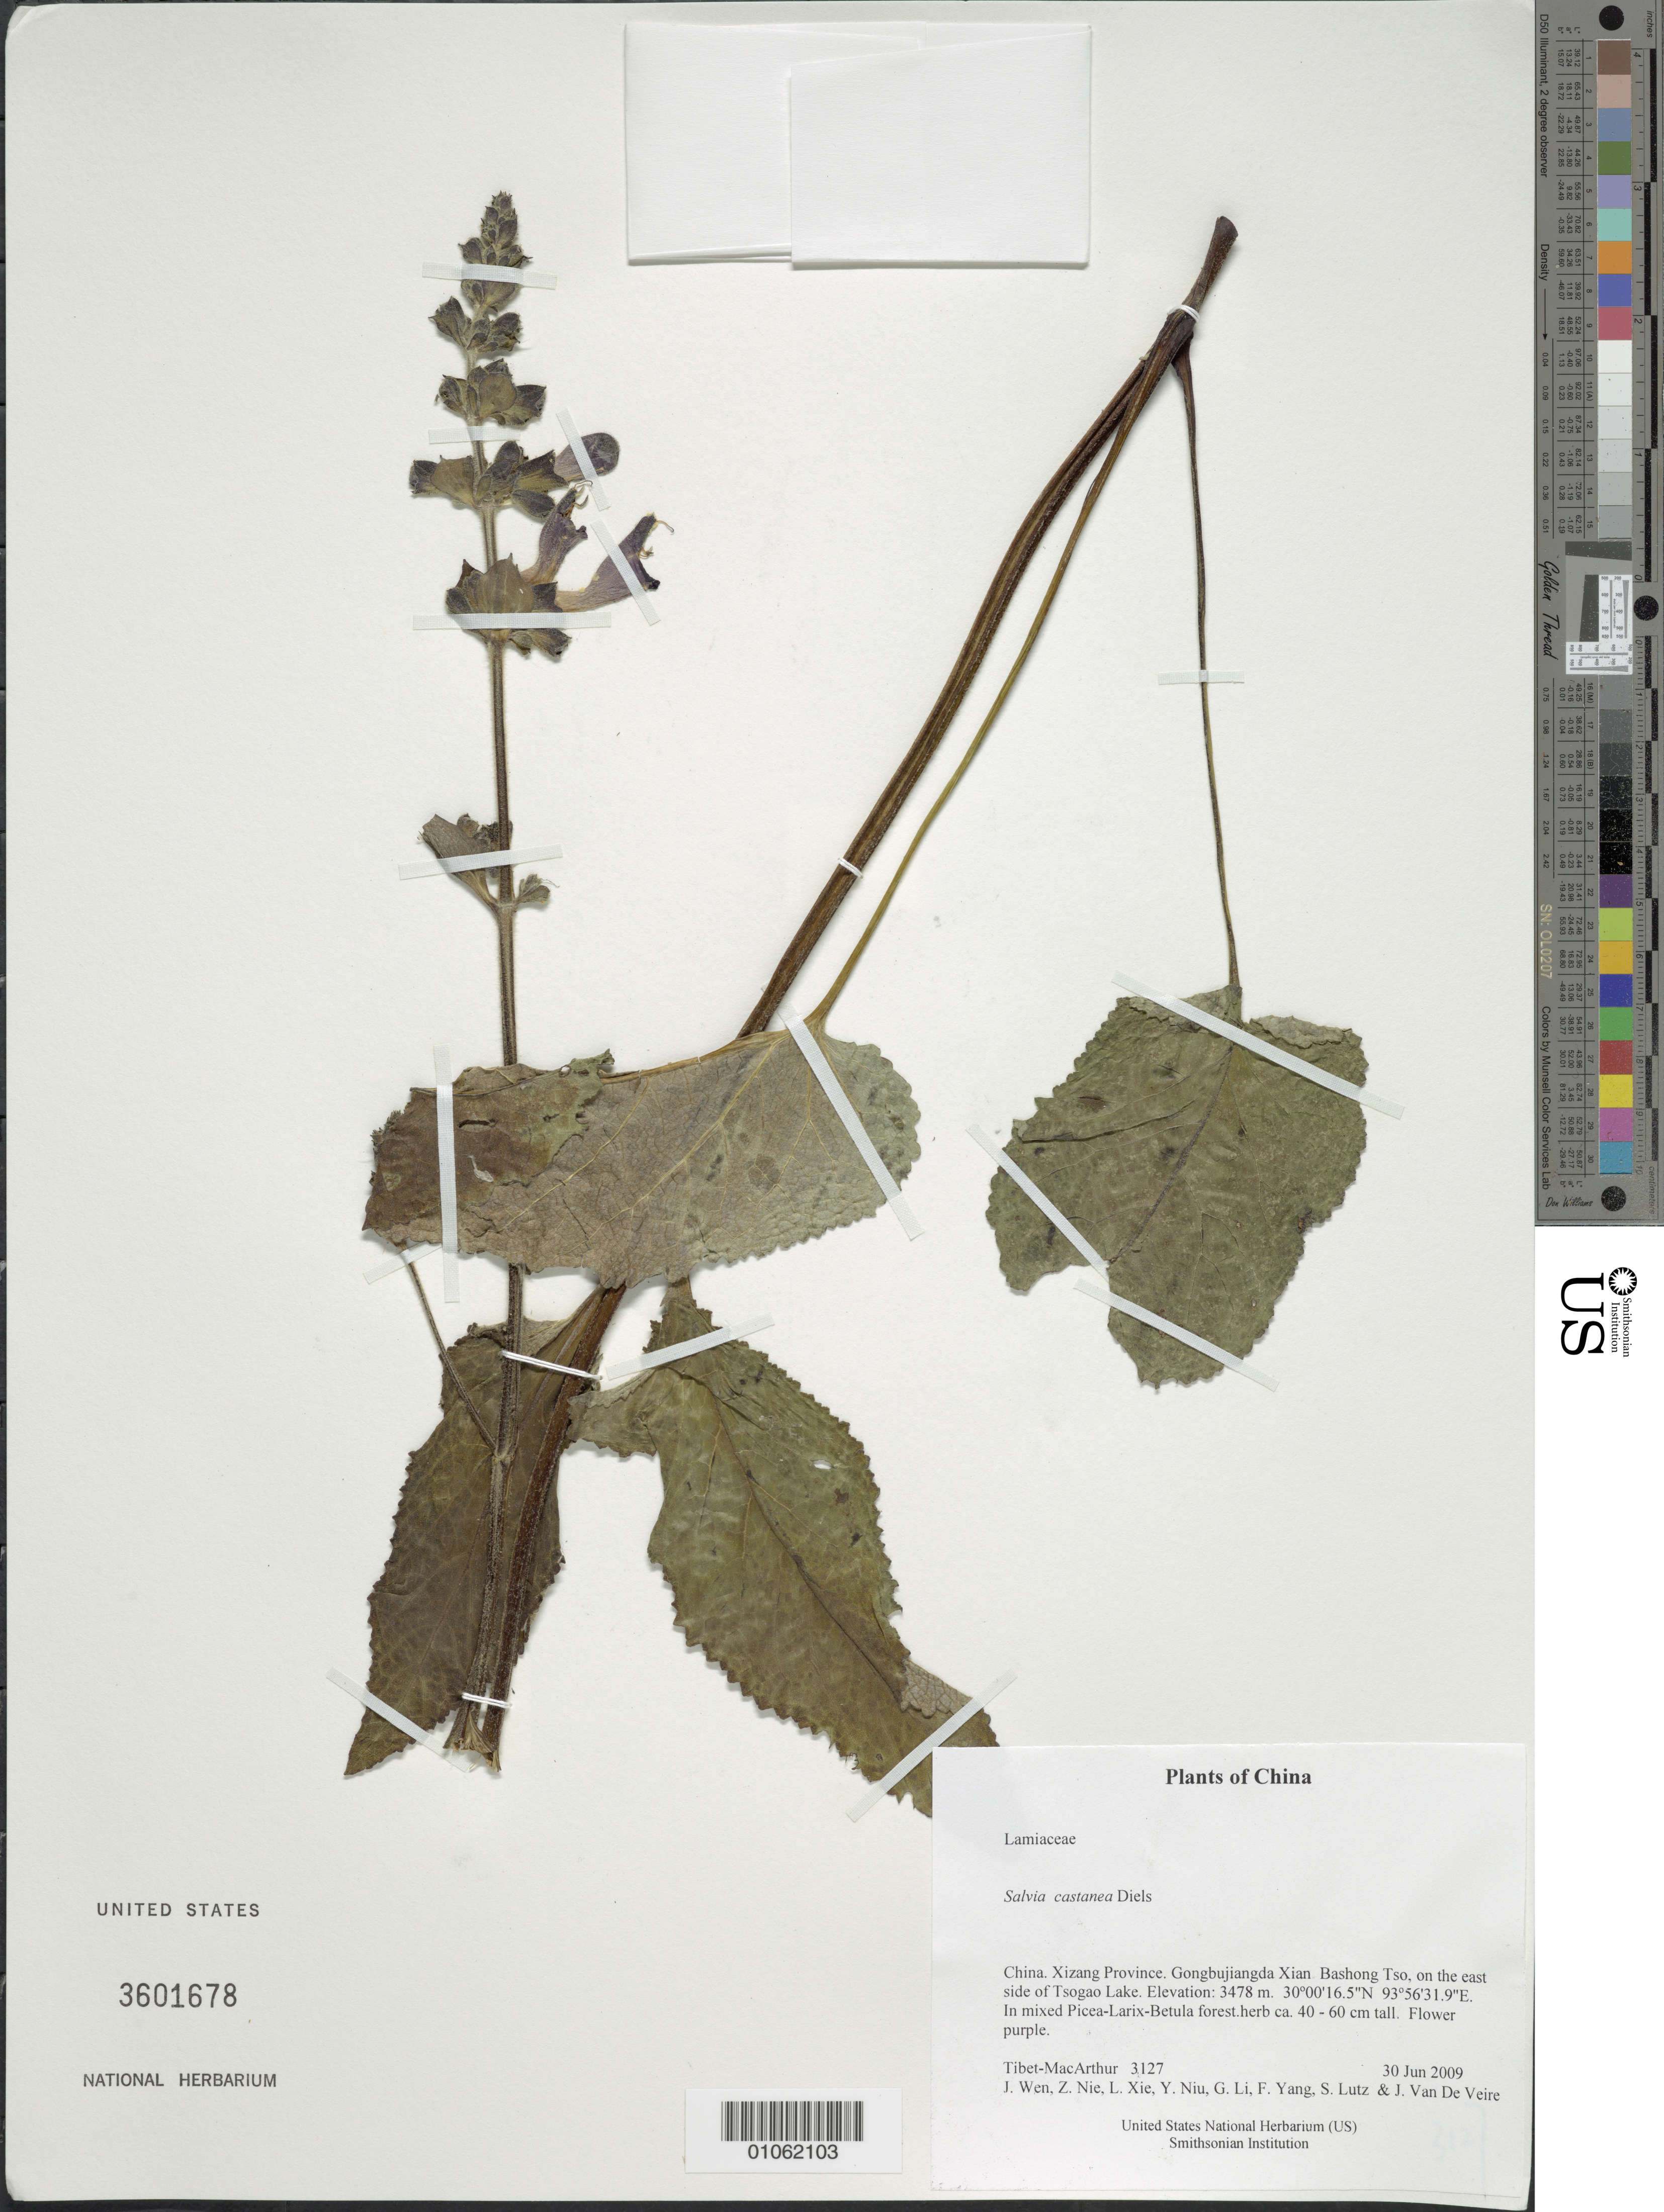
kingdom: Plantae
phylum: Tracheophyta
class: Magnoliopsida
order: Lamiales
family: Lamiaceae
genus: Salvia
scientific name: Salvia castanea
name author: Diels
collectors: Tibet-MacArthur, J. Wen, Z. Nie, L. Xie, Y. Niu, G. Li, F. Yang, S. Lutz & J. Van De Veire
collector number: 3127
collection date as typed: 30 Jun 2009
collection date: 2009-06-30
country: China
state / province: Xizang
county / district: Gongbujiangda Xian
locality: Bashong Tso, on the east side of Tsogao Lake.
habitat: In mixed Picea-Larix-Betula forest.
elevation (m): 3478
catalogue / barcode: US 3601678